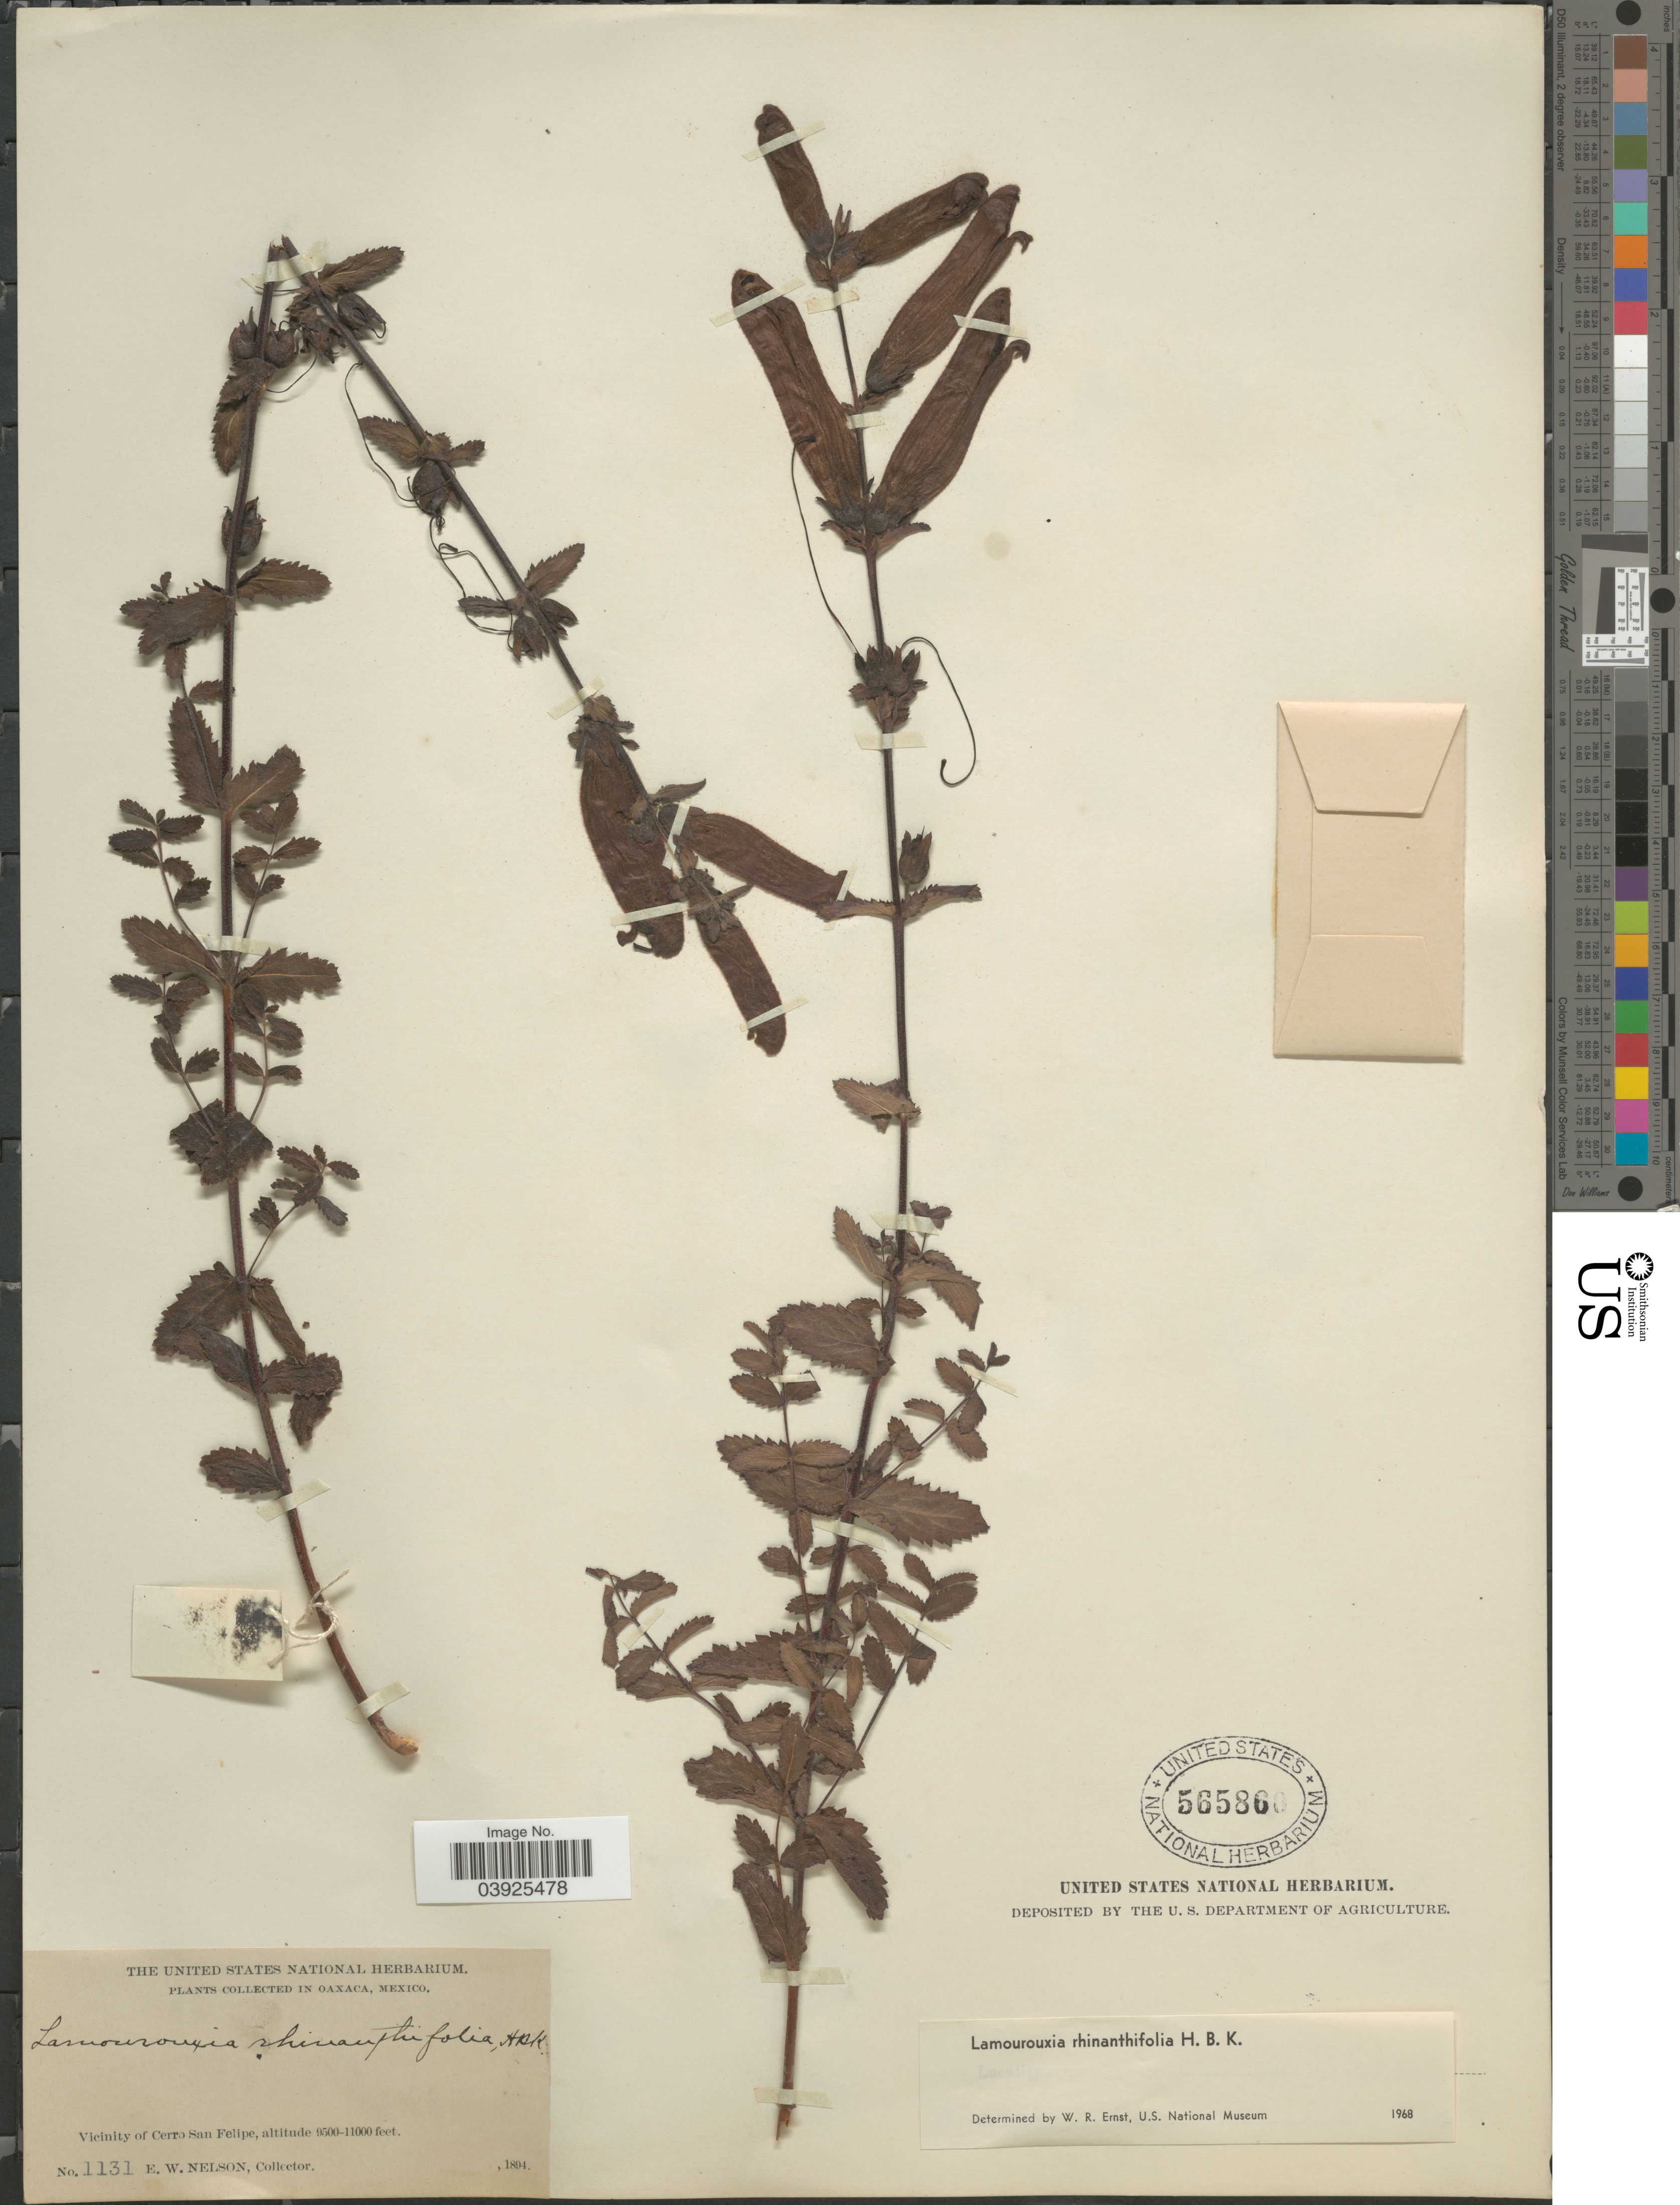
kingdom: Plantae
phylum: Tracheophyta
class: Magnoliopsida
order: Lamiales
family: Orobanchaceae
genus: Lamourouxia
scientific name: Lamourouxia rhinanthifolia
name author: Kunth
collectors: E. W. Nelson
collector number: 1131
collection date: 1894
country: Mexico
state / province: Oaxaca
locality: Vicinity of Cerro San Felipe.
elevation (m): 2896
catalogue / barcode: US 565860